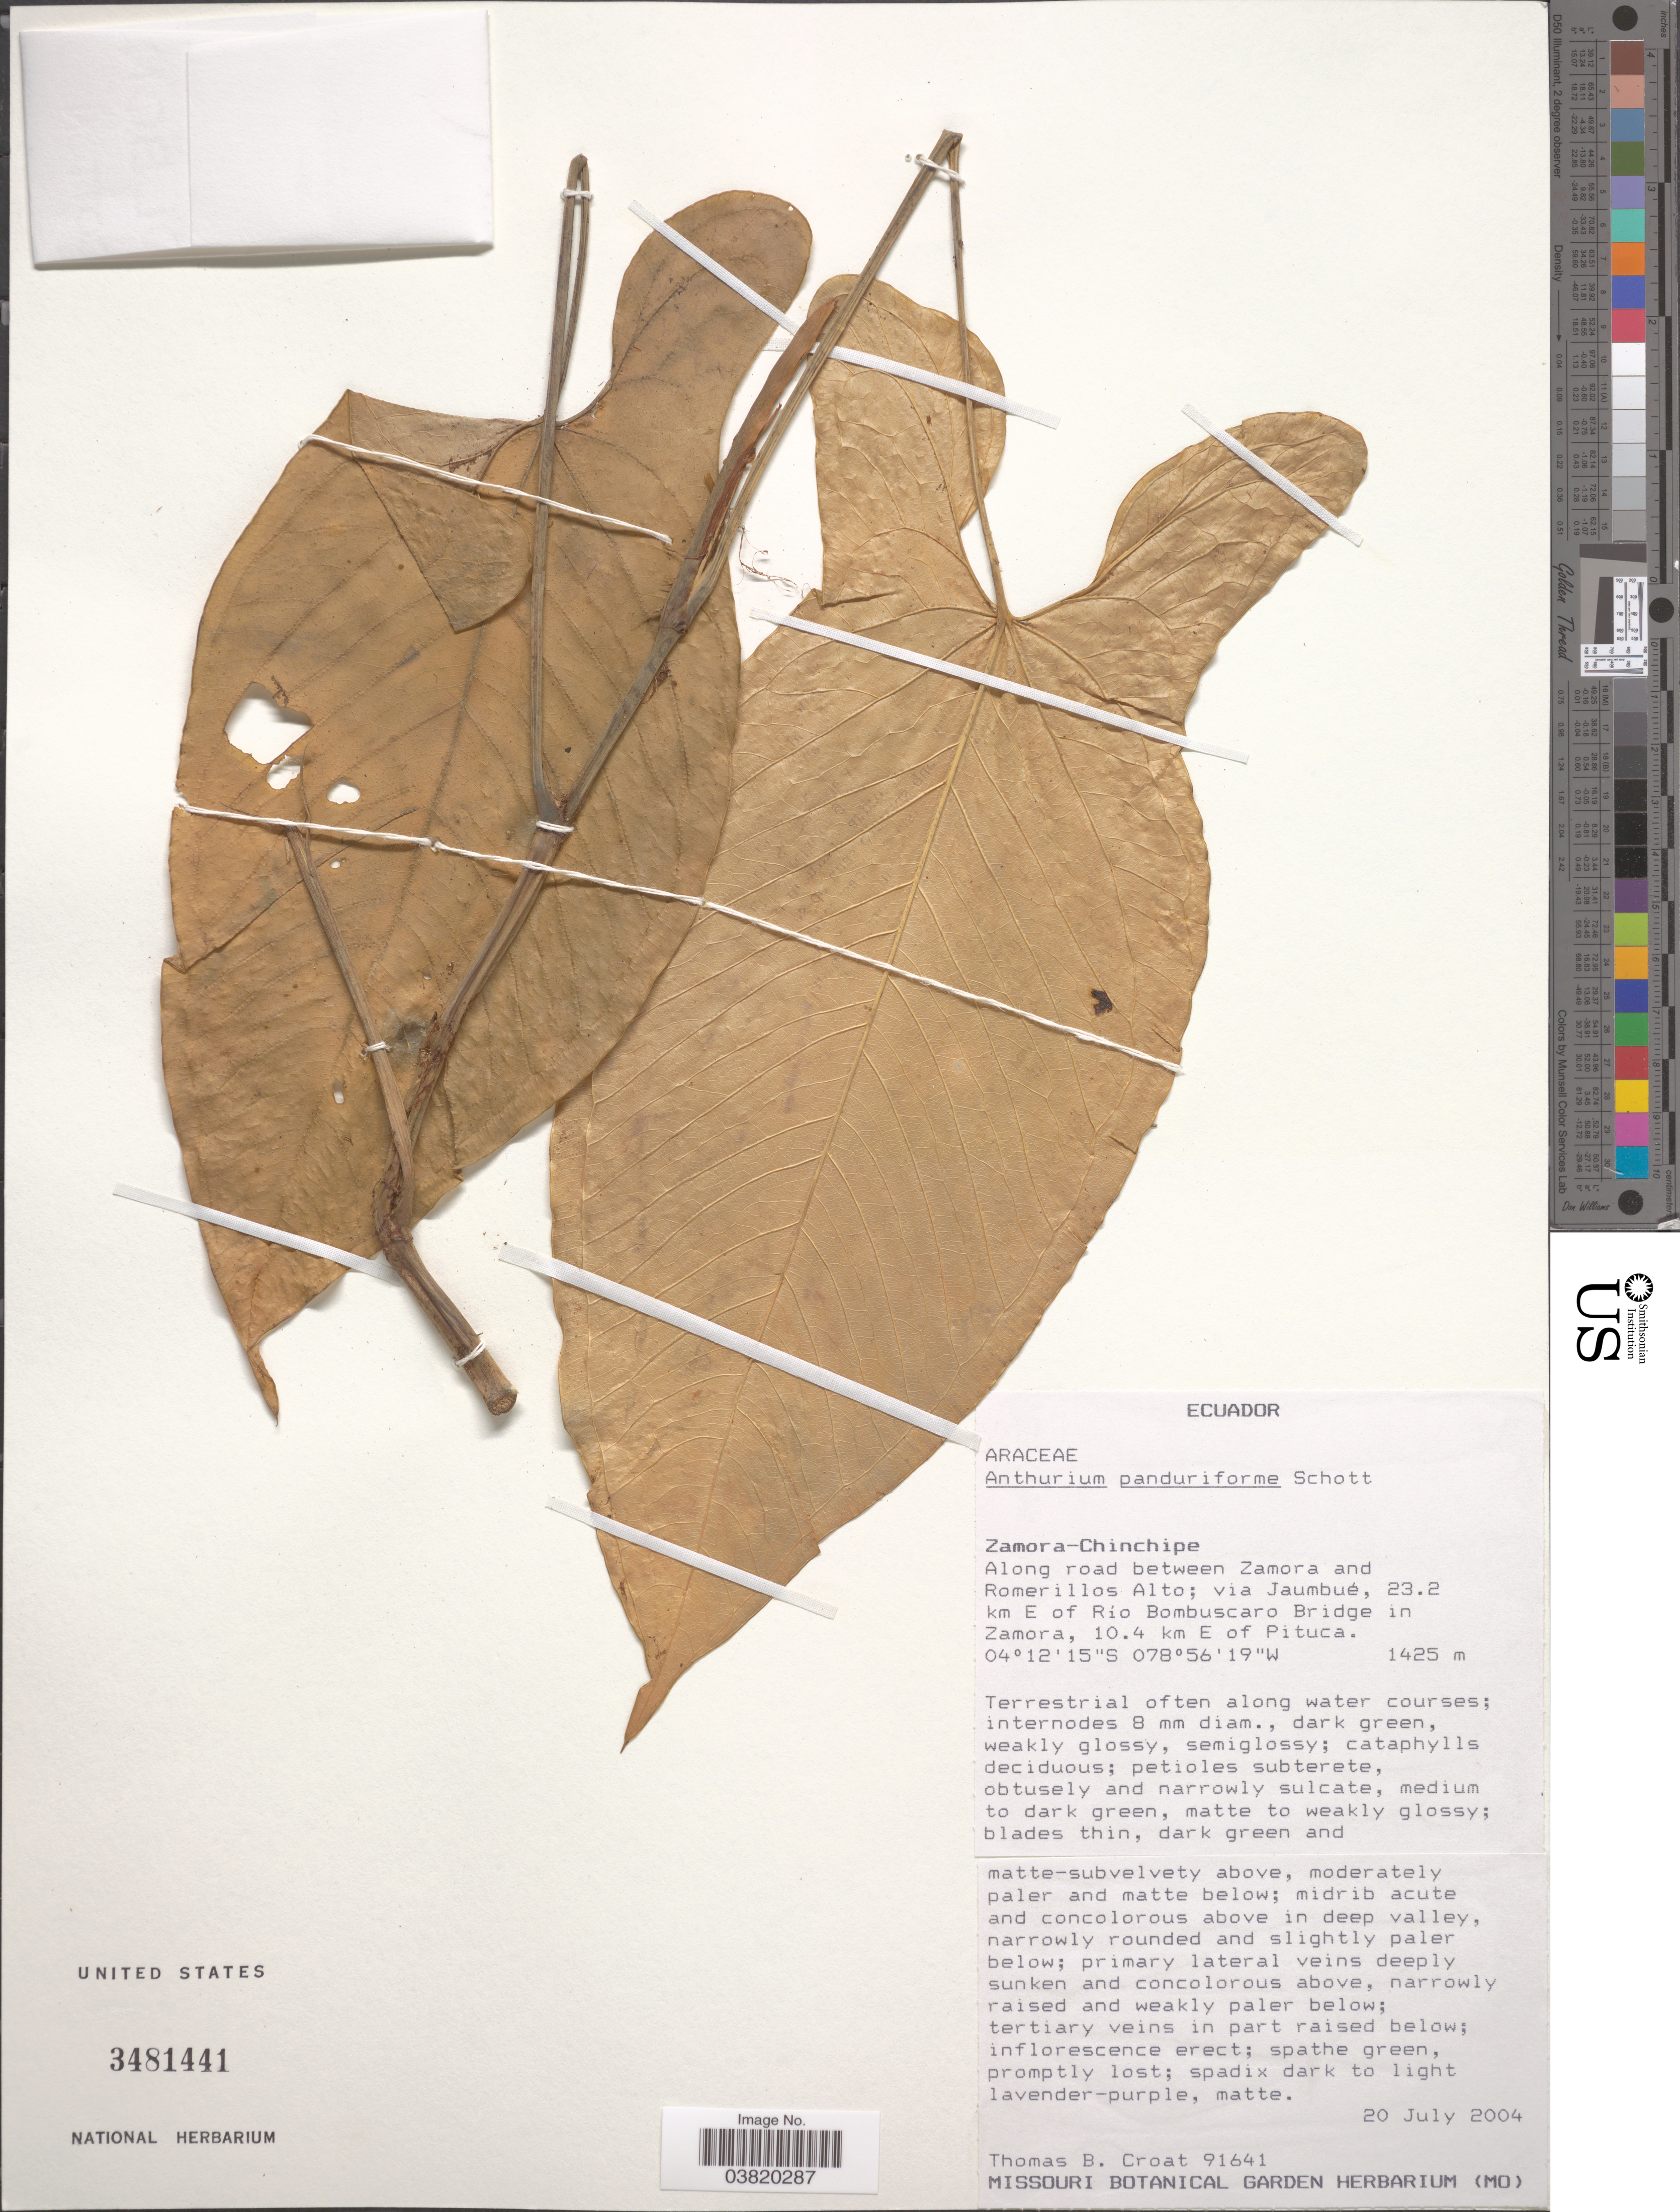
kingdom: Plantae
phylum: Tracheophyta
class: Liliopsida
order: Alismatales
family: Araceae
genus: Anthurium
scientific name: Anthurium panduriforme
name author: Schott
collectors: T. B. Croat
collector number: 91641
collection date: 2004-07-20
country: Ecuador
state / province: Zamora-Chinchipe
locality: Along road between Zamora and Romerillos Alto; via Jaumbué, 23.2 km E of Río Bombuscaro Bridge in Zamora, 10.4 km E of Pituca.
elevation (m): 1425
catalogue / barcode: US 3481441